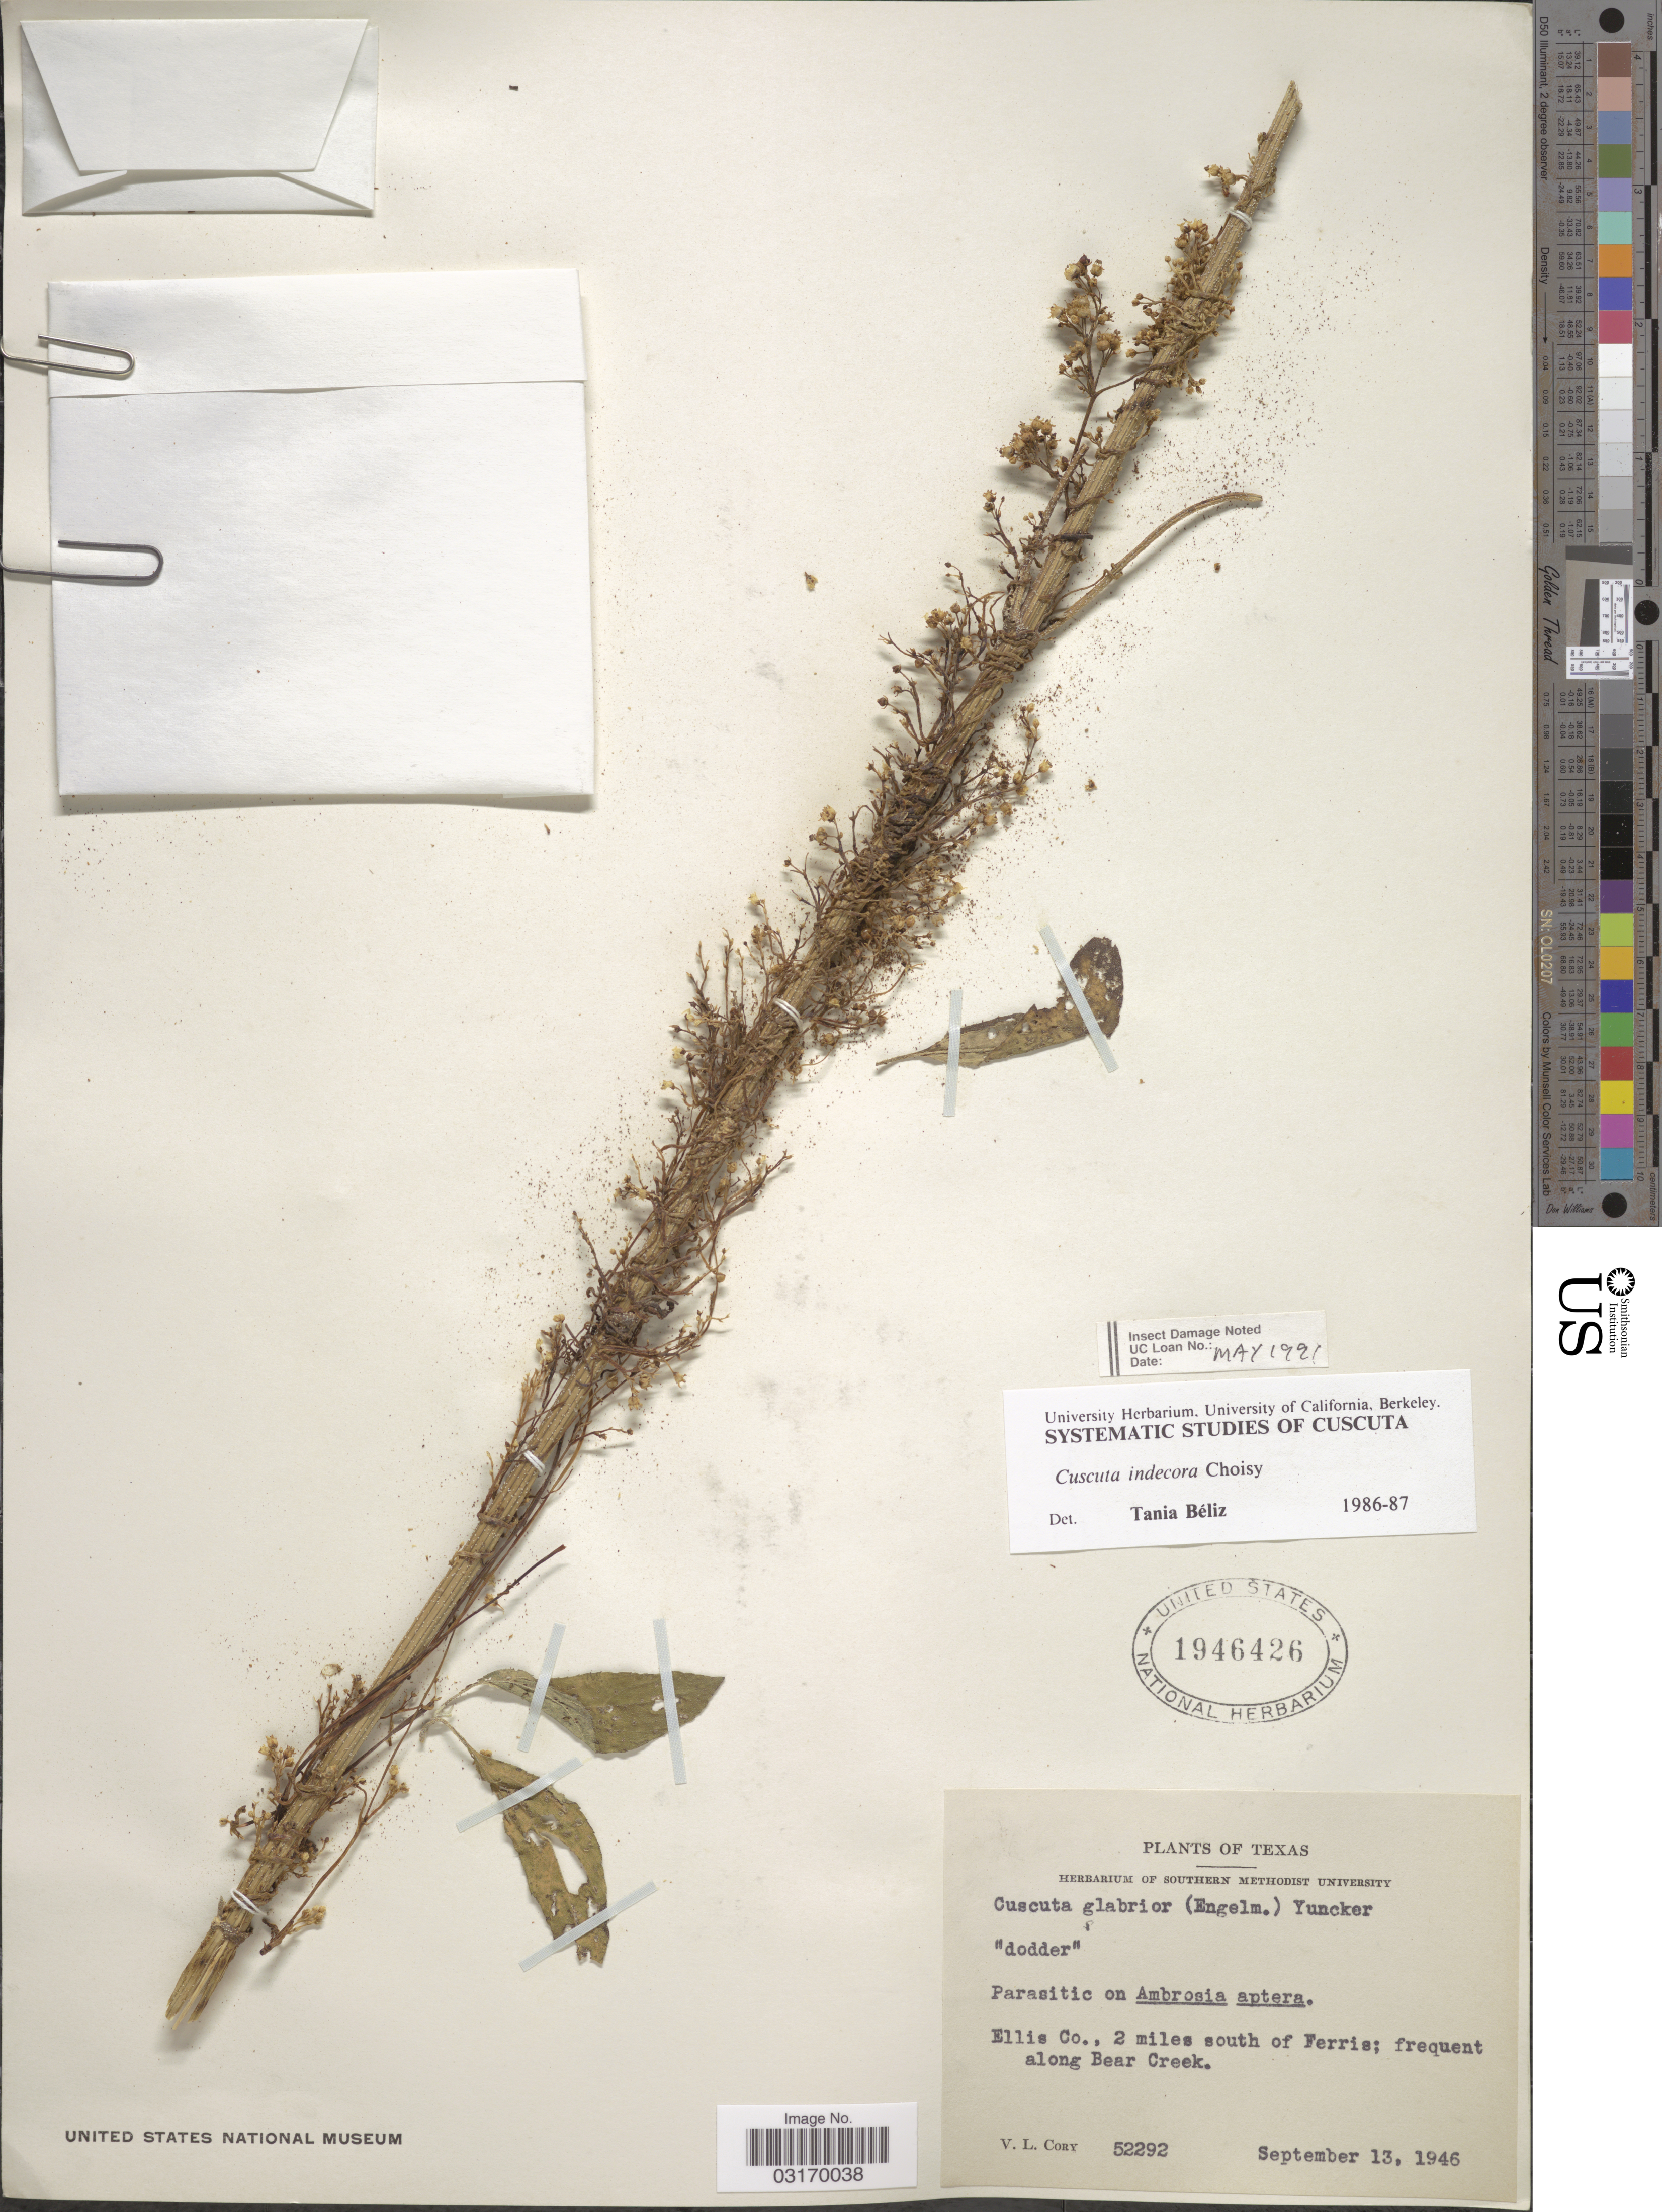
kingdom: Plantae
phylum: Tracheophyta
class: Magnoliopsida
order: Solanales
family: Convolvulaceae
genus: Cuscuta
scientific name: Cuscuta indecora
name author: Choisy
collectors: V. Cory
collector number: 52292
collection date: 1946-09-13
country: United States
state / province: Texas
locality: Ellis Co., 2 miles south of Ferris; frequent along Bear Creek.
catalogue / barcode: US 1946426